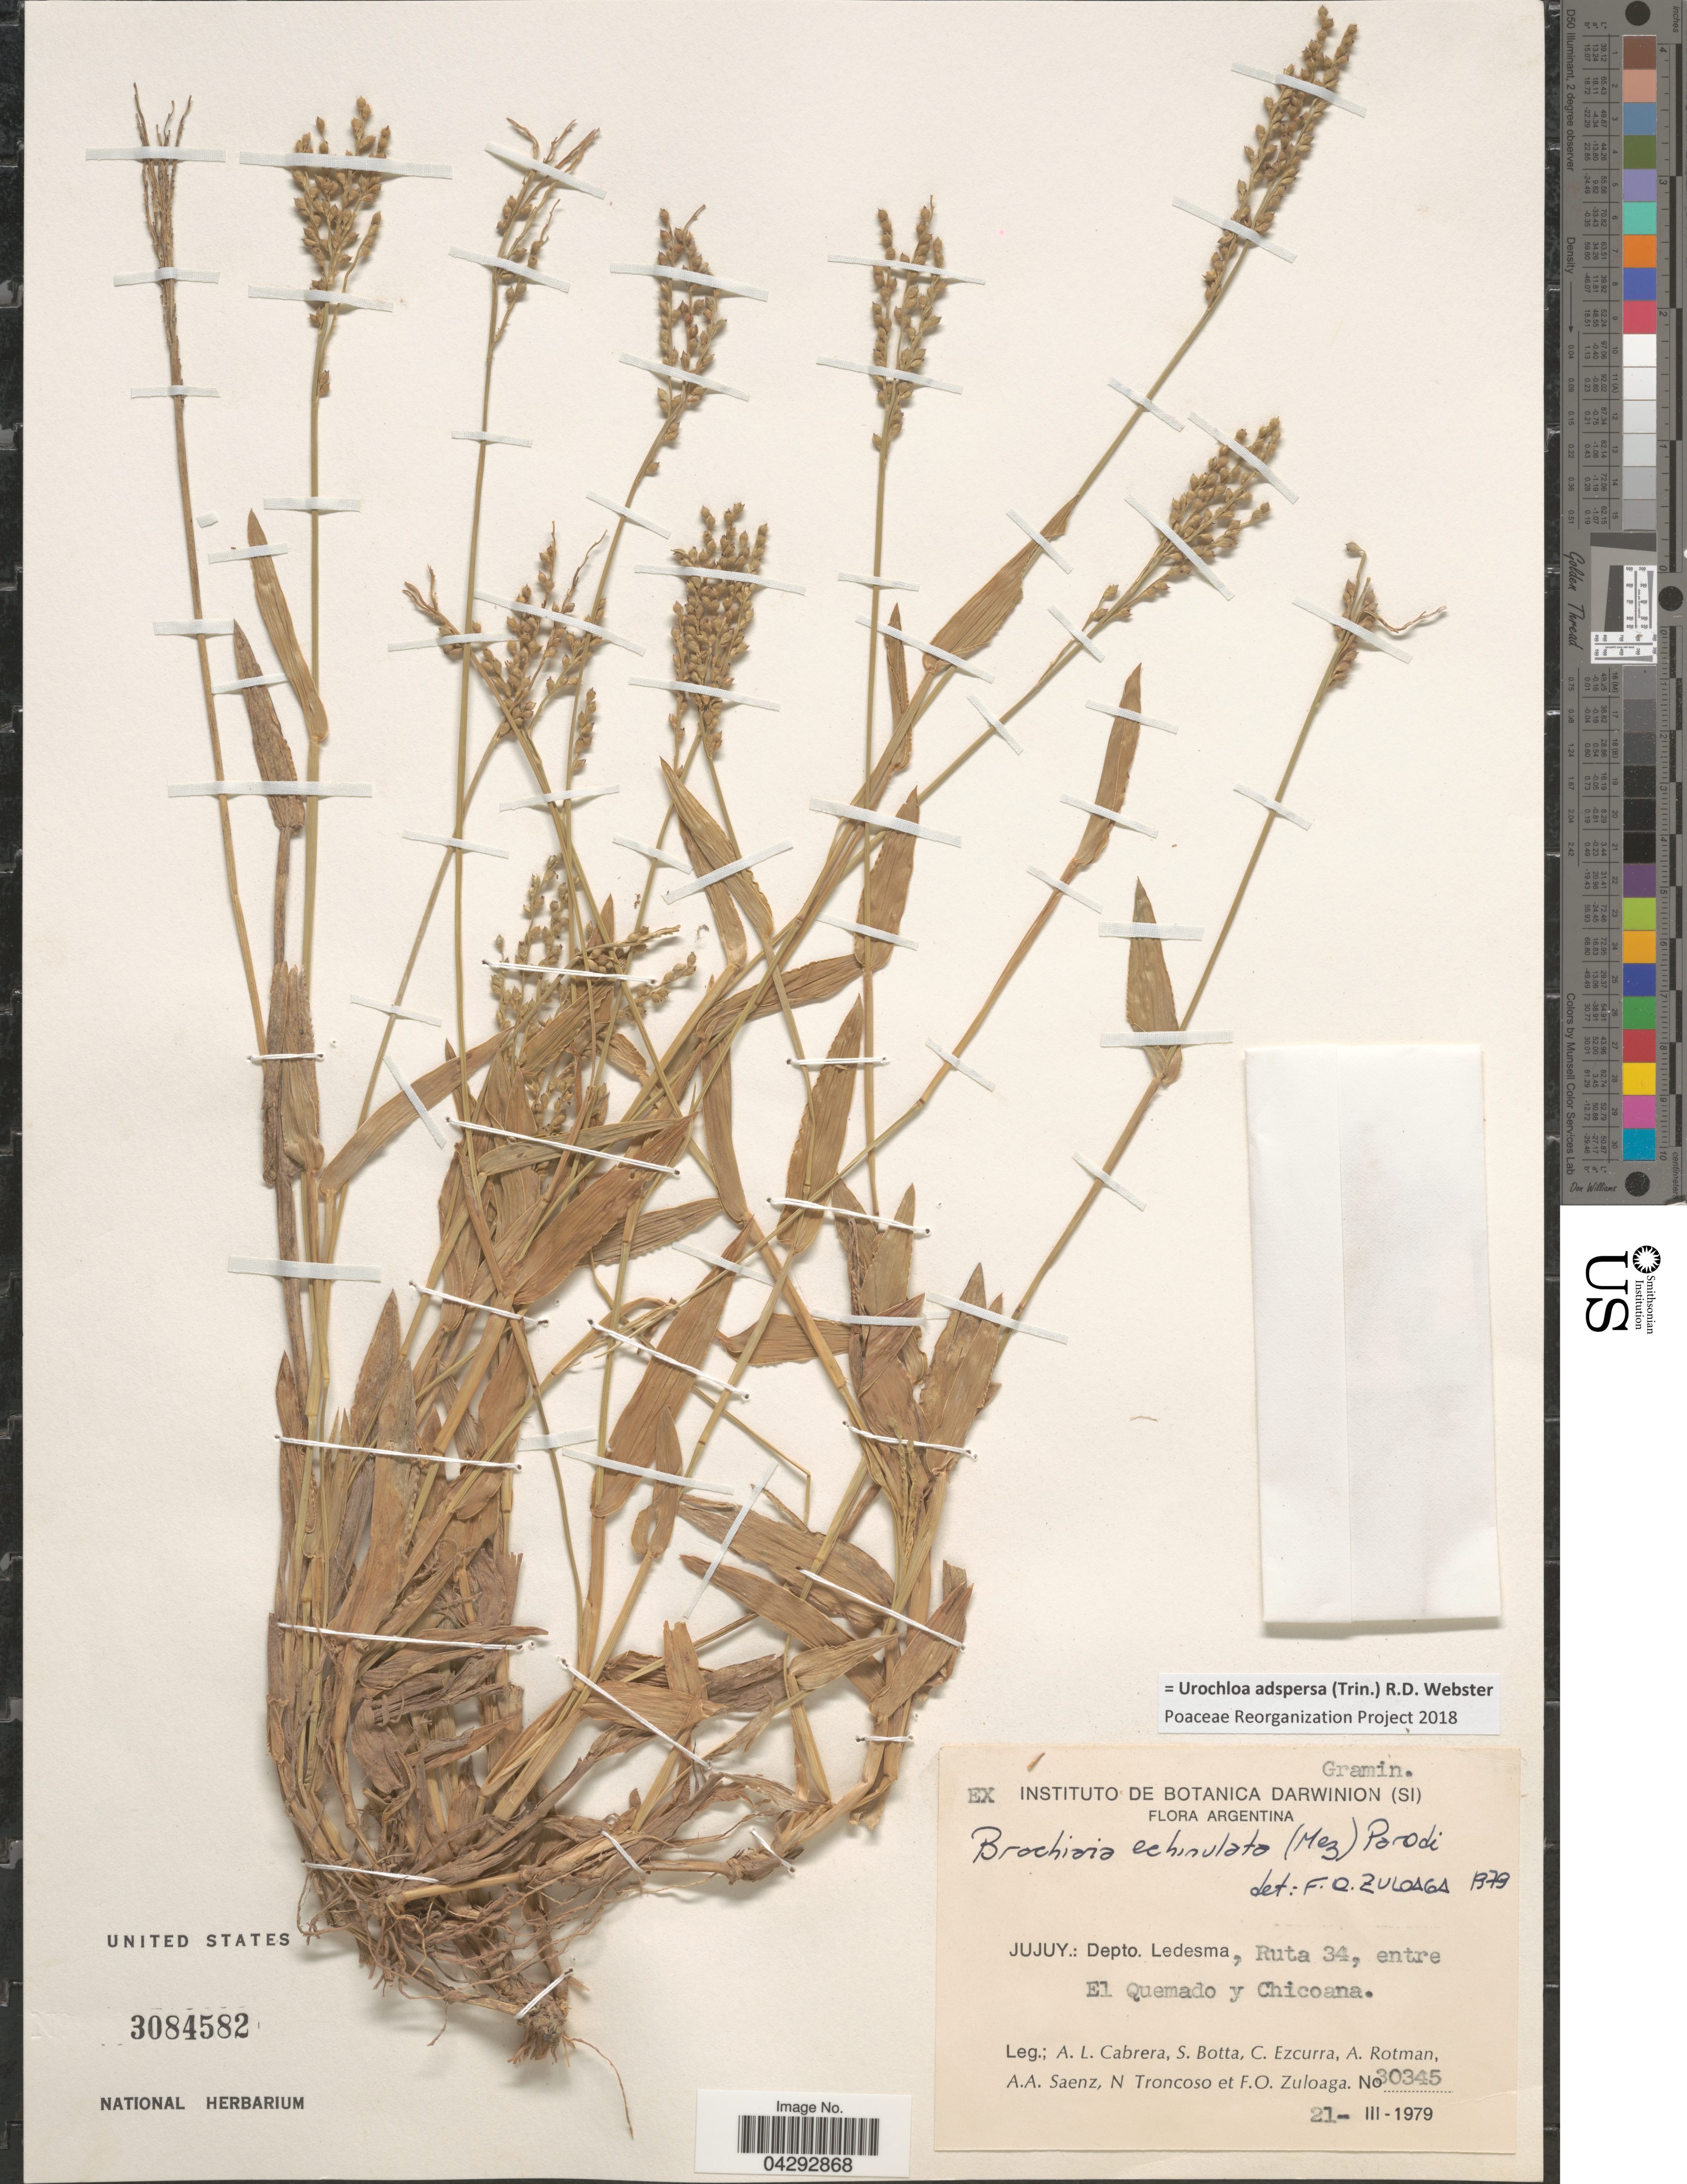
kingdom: Plantae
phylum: Tracheophyta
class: Liliopsida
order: Poales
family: Poaceae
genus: Urochloa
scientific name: Urochloa adspersa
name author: (Trin.) R.D. Webster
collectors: A. L. Cabrera, S. Botta, C. Ezcurra, A. D. Rotman & et al.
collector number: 30345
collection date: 1979-03-21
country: Argentina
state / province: Jujuy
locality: Depto. Ledesma, Ruta 34, entre El Quemado y Chicoana.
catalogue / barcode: US 3084582